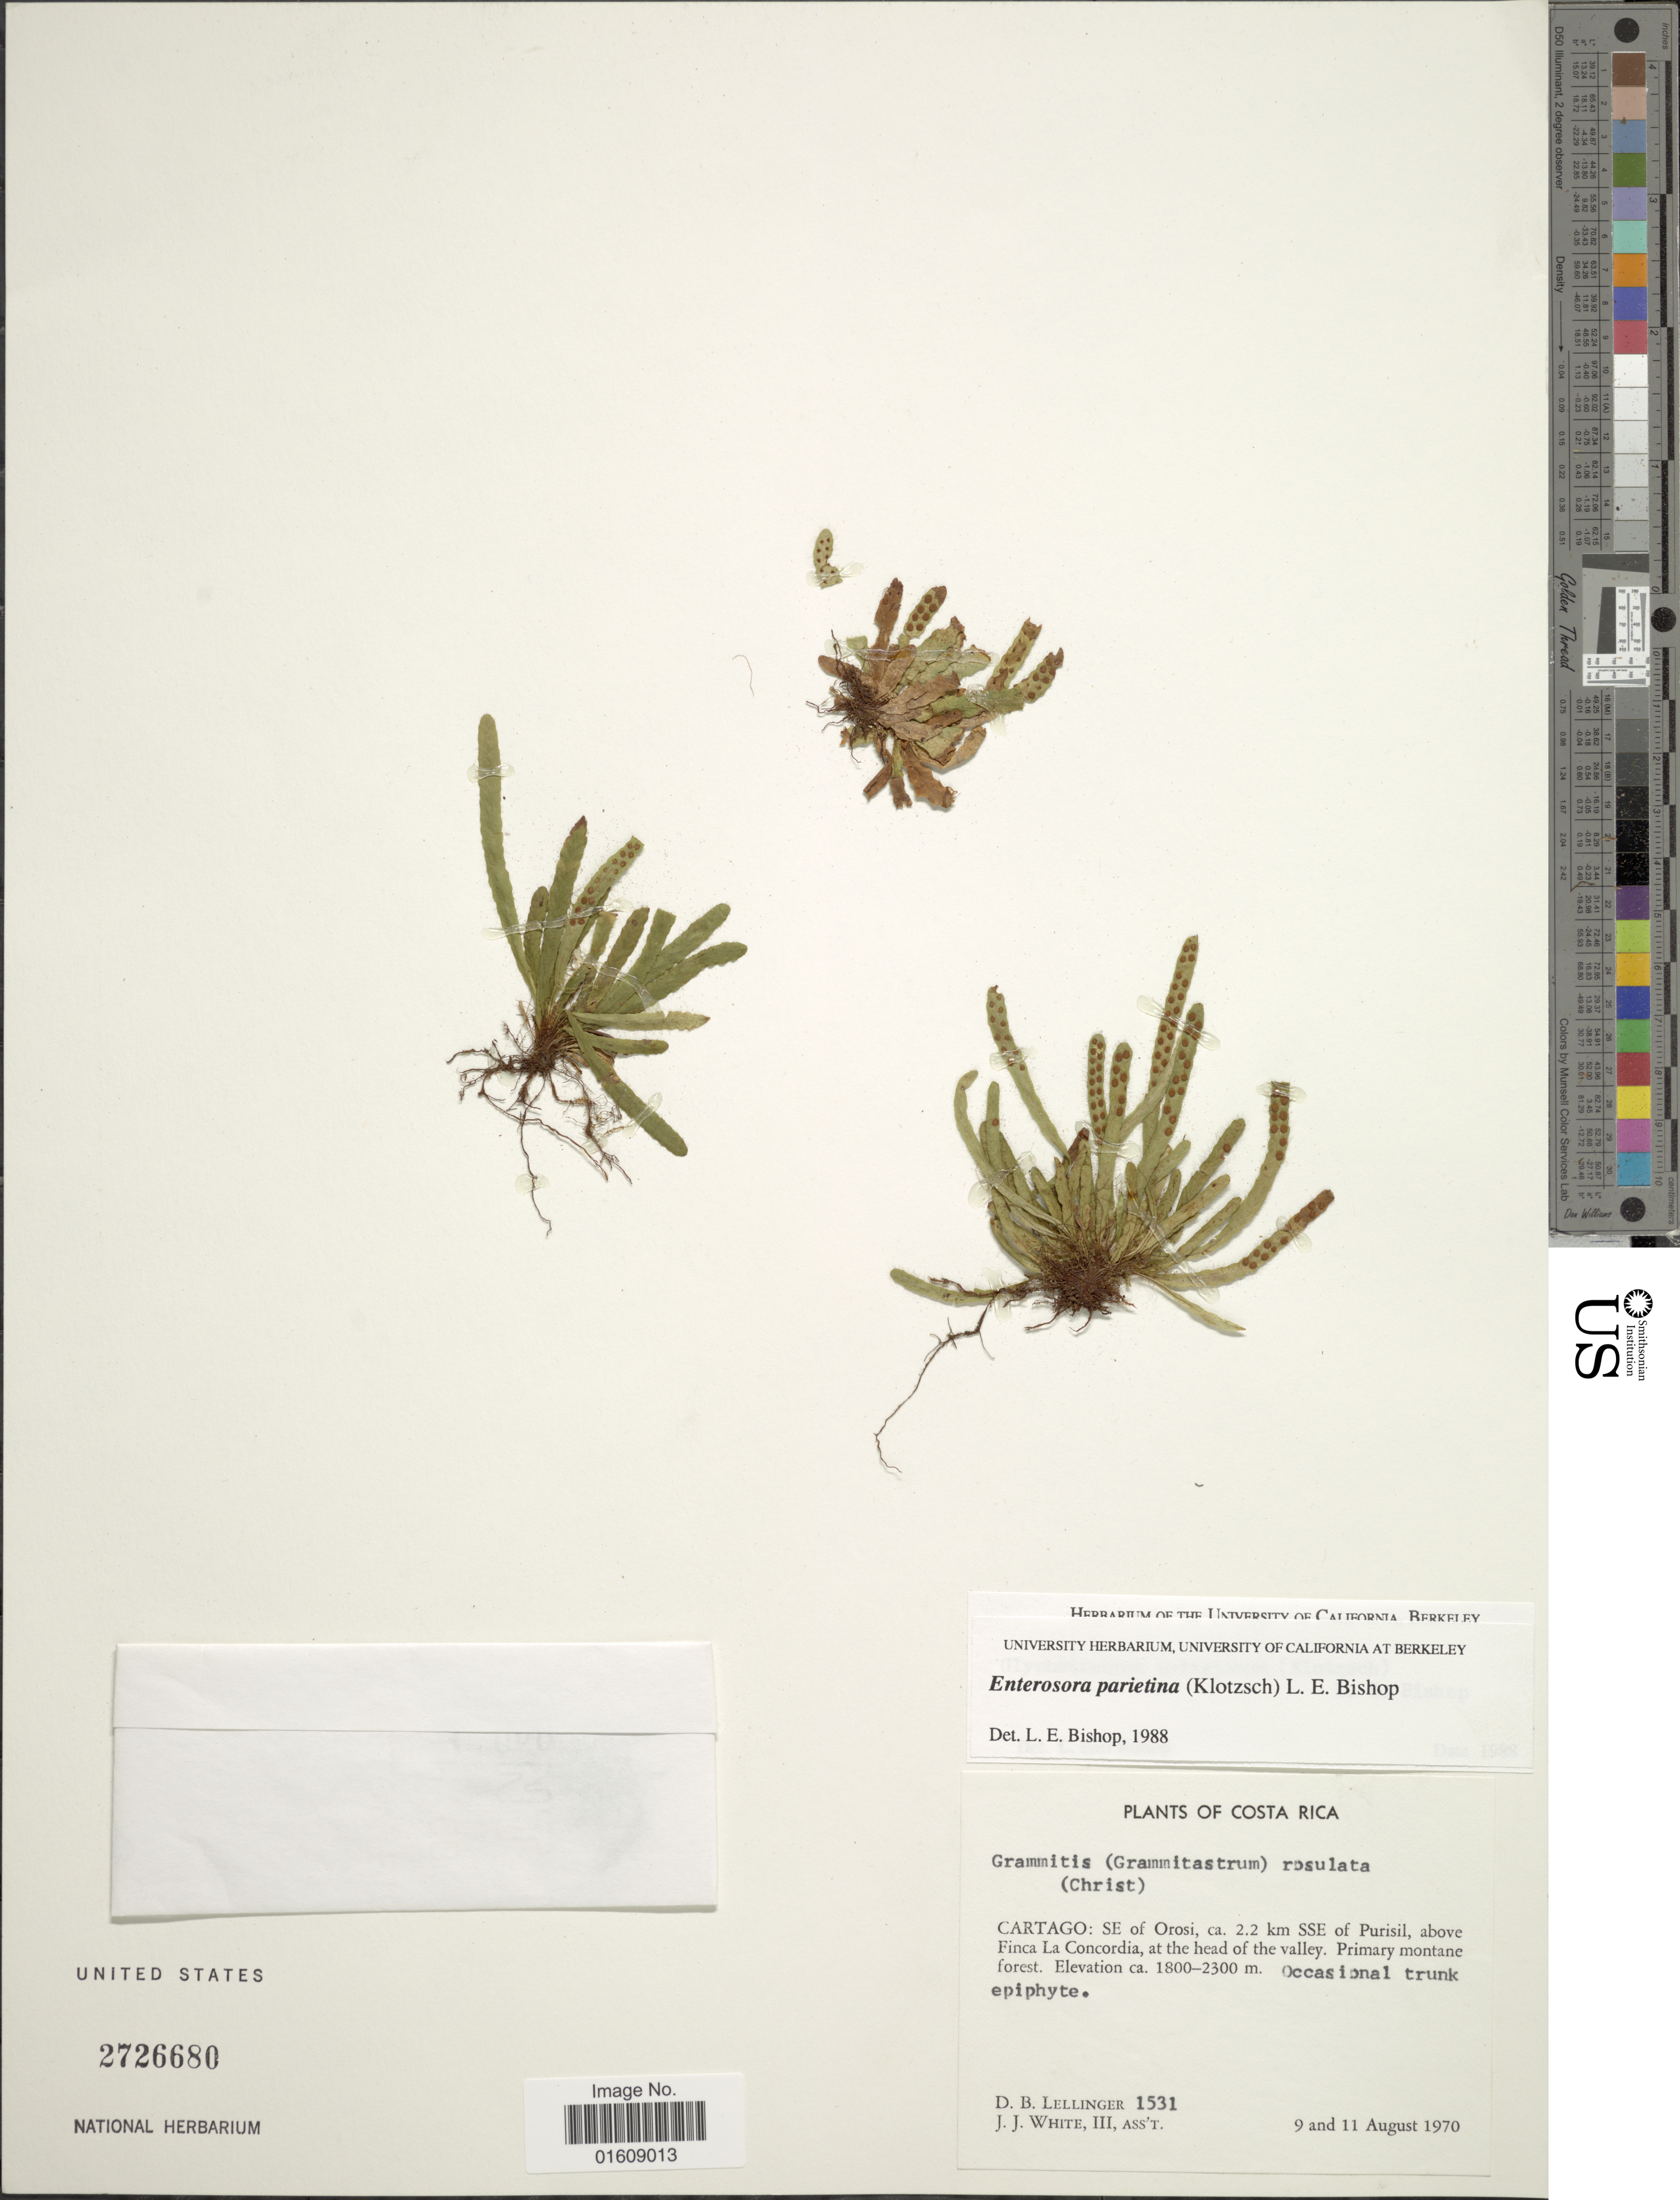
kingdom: Plantae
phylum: Tracheophyta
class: Polypodiopsida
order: Polypodiales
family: Polypodiaceae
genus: Enterosora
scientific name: Enterosora parietina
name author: (Klotzsch) L.E. Bishop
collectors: D. B. Lellinger & J. J. White III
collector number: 1531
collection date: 1970-08-09/1970-08-11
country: Costa Rica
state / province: Cartago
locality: Costa Rica, Cartago: SE of Orosi, ca. 2.2 km SSE of Purisul, above Finca La Concordia, at the head of the valley.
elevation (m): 1800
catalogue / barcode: US 2726680